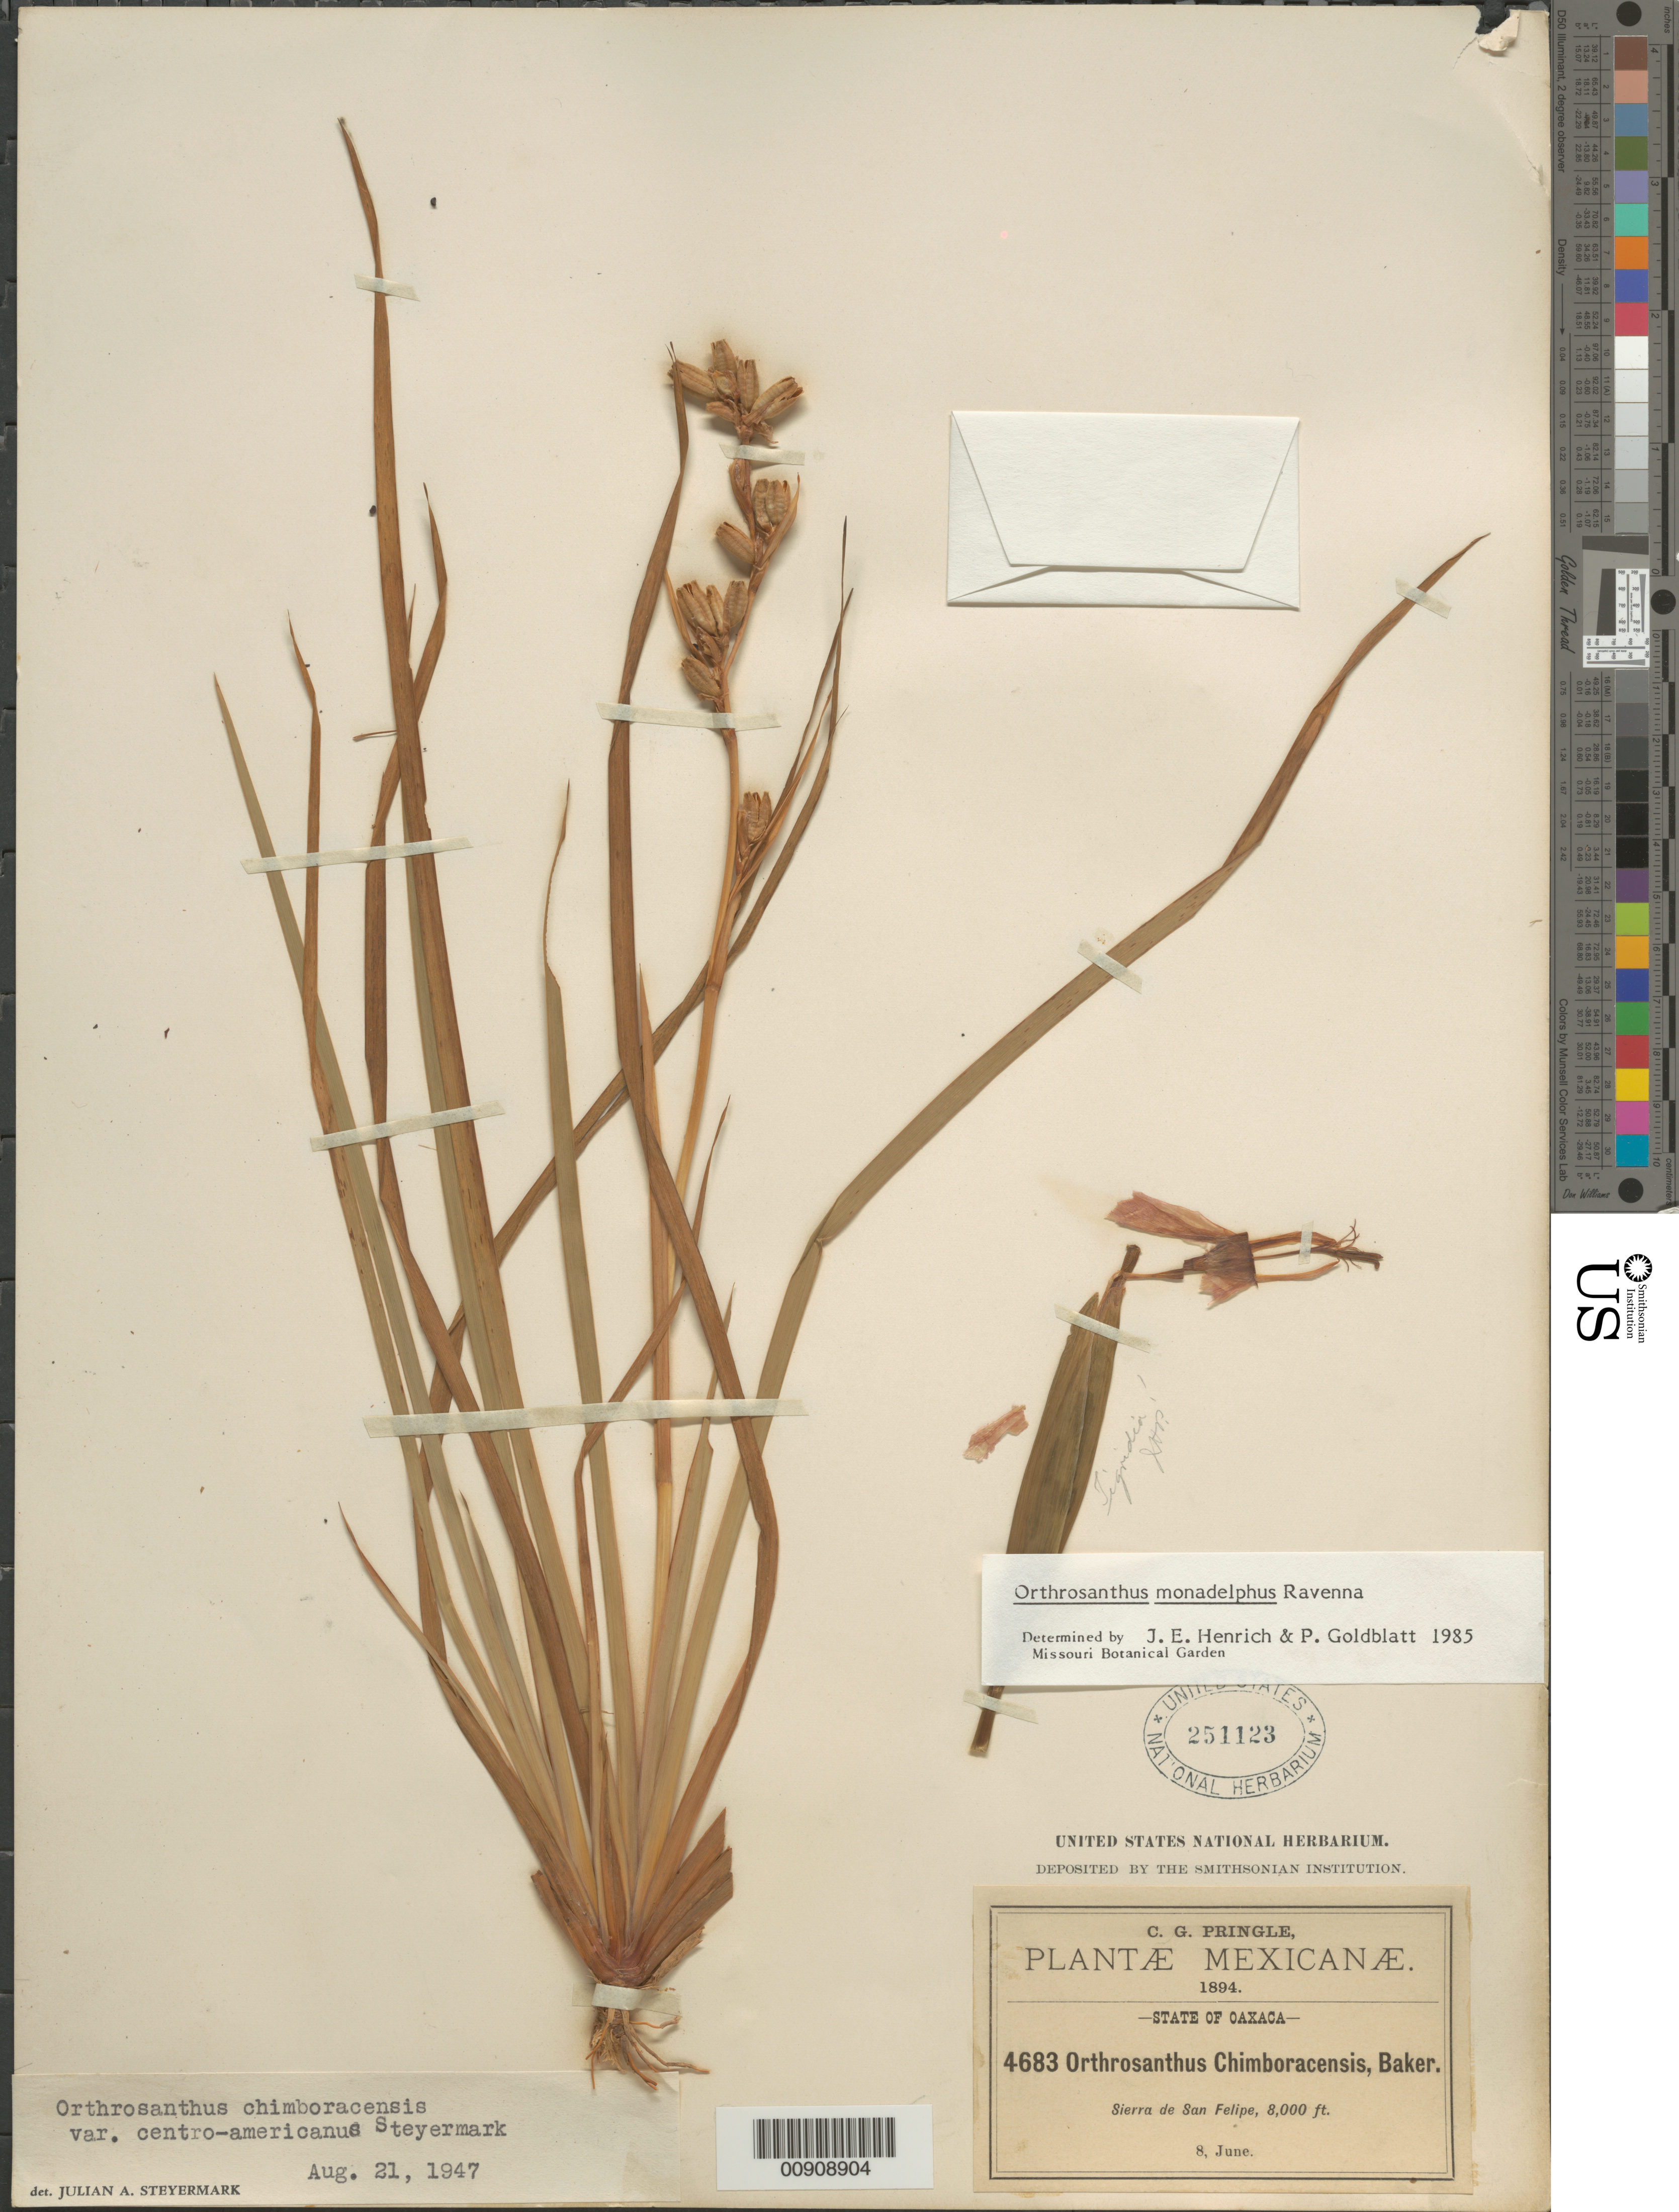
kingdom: Plantae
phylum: Tracheophyta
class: Liliopsida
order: Asparagales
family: Iridaceae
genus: Orthrosanthus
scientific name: Orthrosanthus monadelphus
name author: Ravenna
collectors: C. G. Pringle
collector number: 4683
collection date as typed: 08 Jun 1894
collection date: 1894-06-08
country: Mexico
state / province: Oaxaca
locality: Sierra de San Felipe, State of Oaxaca.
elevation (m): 2438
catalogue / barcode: US 251123